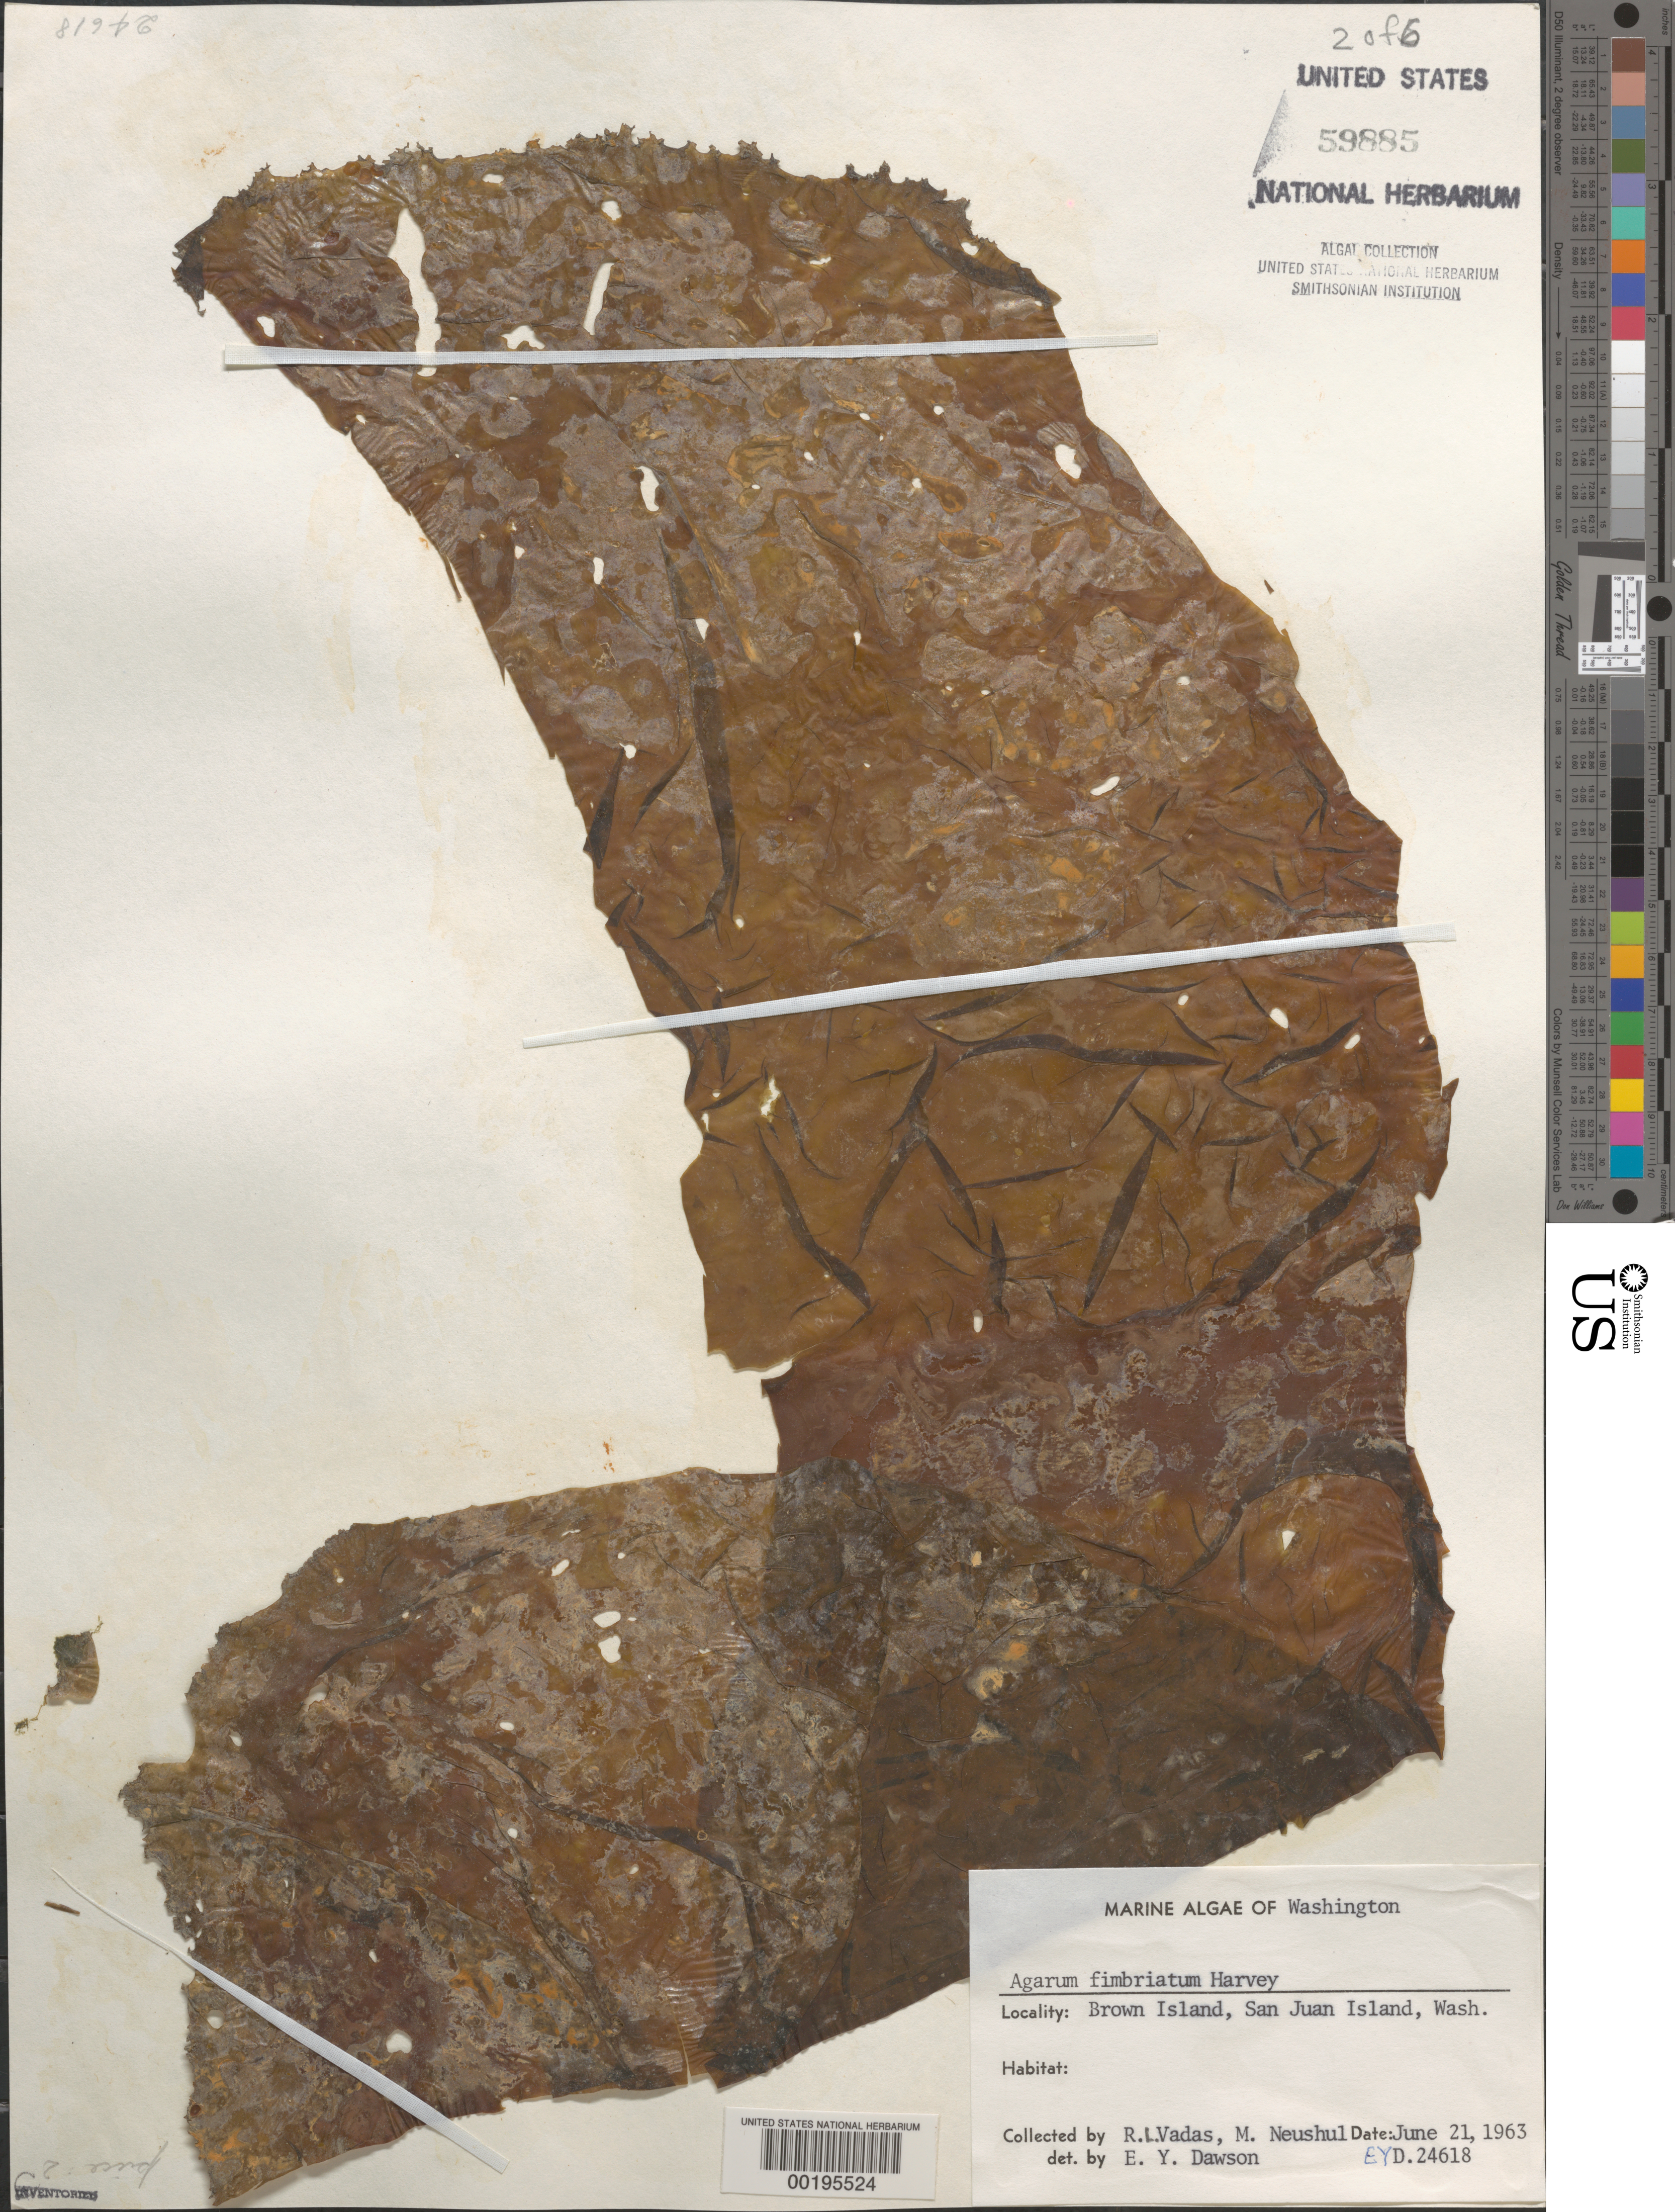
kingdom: Chromista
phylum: Ochrophyta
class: Phaeophyceae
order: Laminariales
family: Agaraceae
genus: Neoagarum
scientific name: Neoagarum fimbriatum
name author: (Harvey) H.Kawai & Hanyuda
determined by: Algae name updating Project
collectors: R. Vadas & M. Neushul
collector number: EYD 24618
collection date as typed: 21 Jun 1963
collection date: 1963-06-21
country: United States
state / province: Washington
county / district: San Juan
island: Brown Island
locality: Near San Juan Island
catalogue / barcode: US 59885